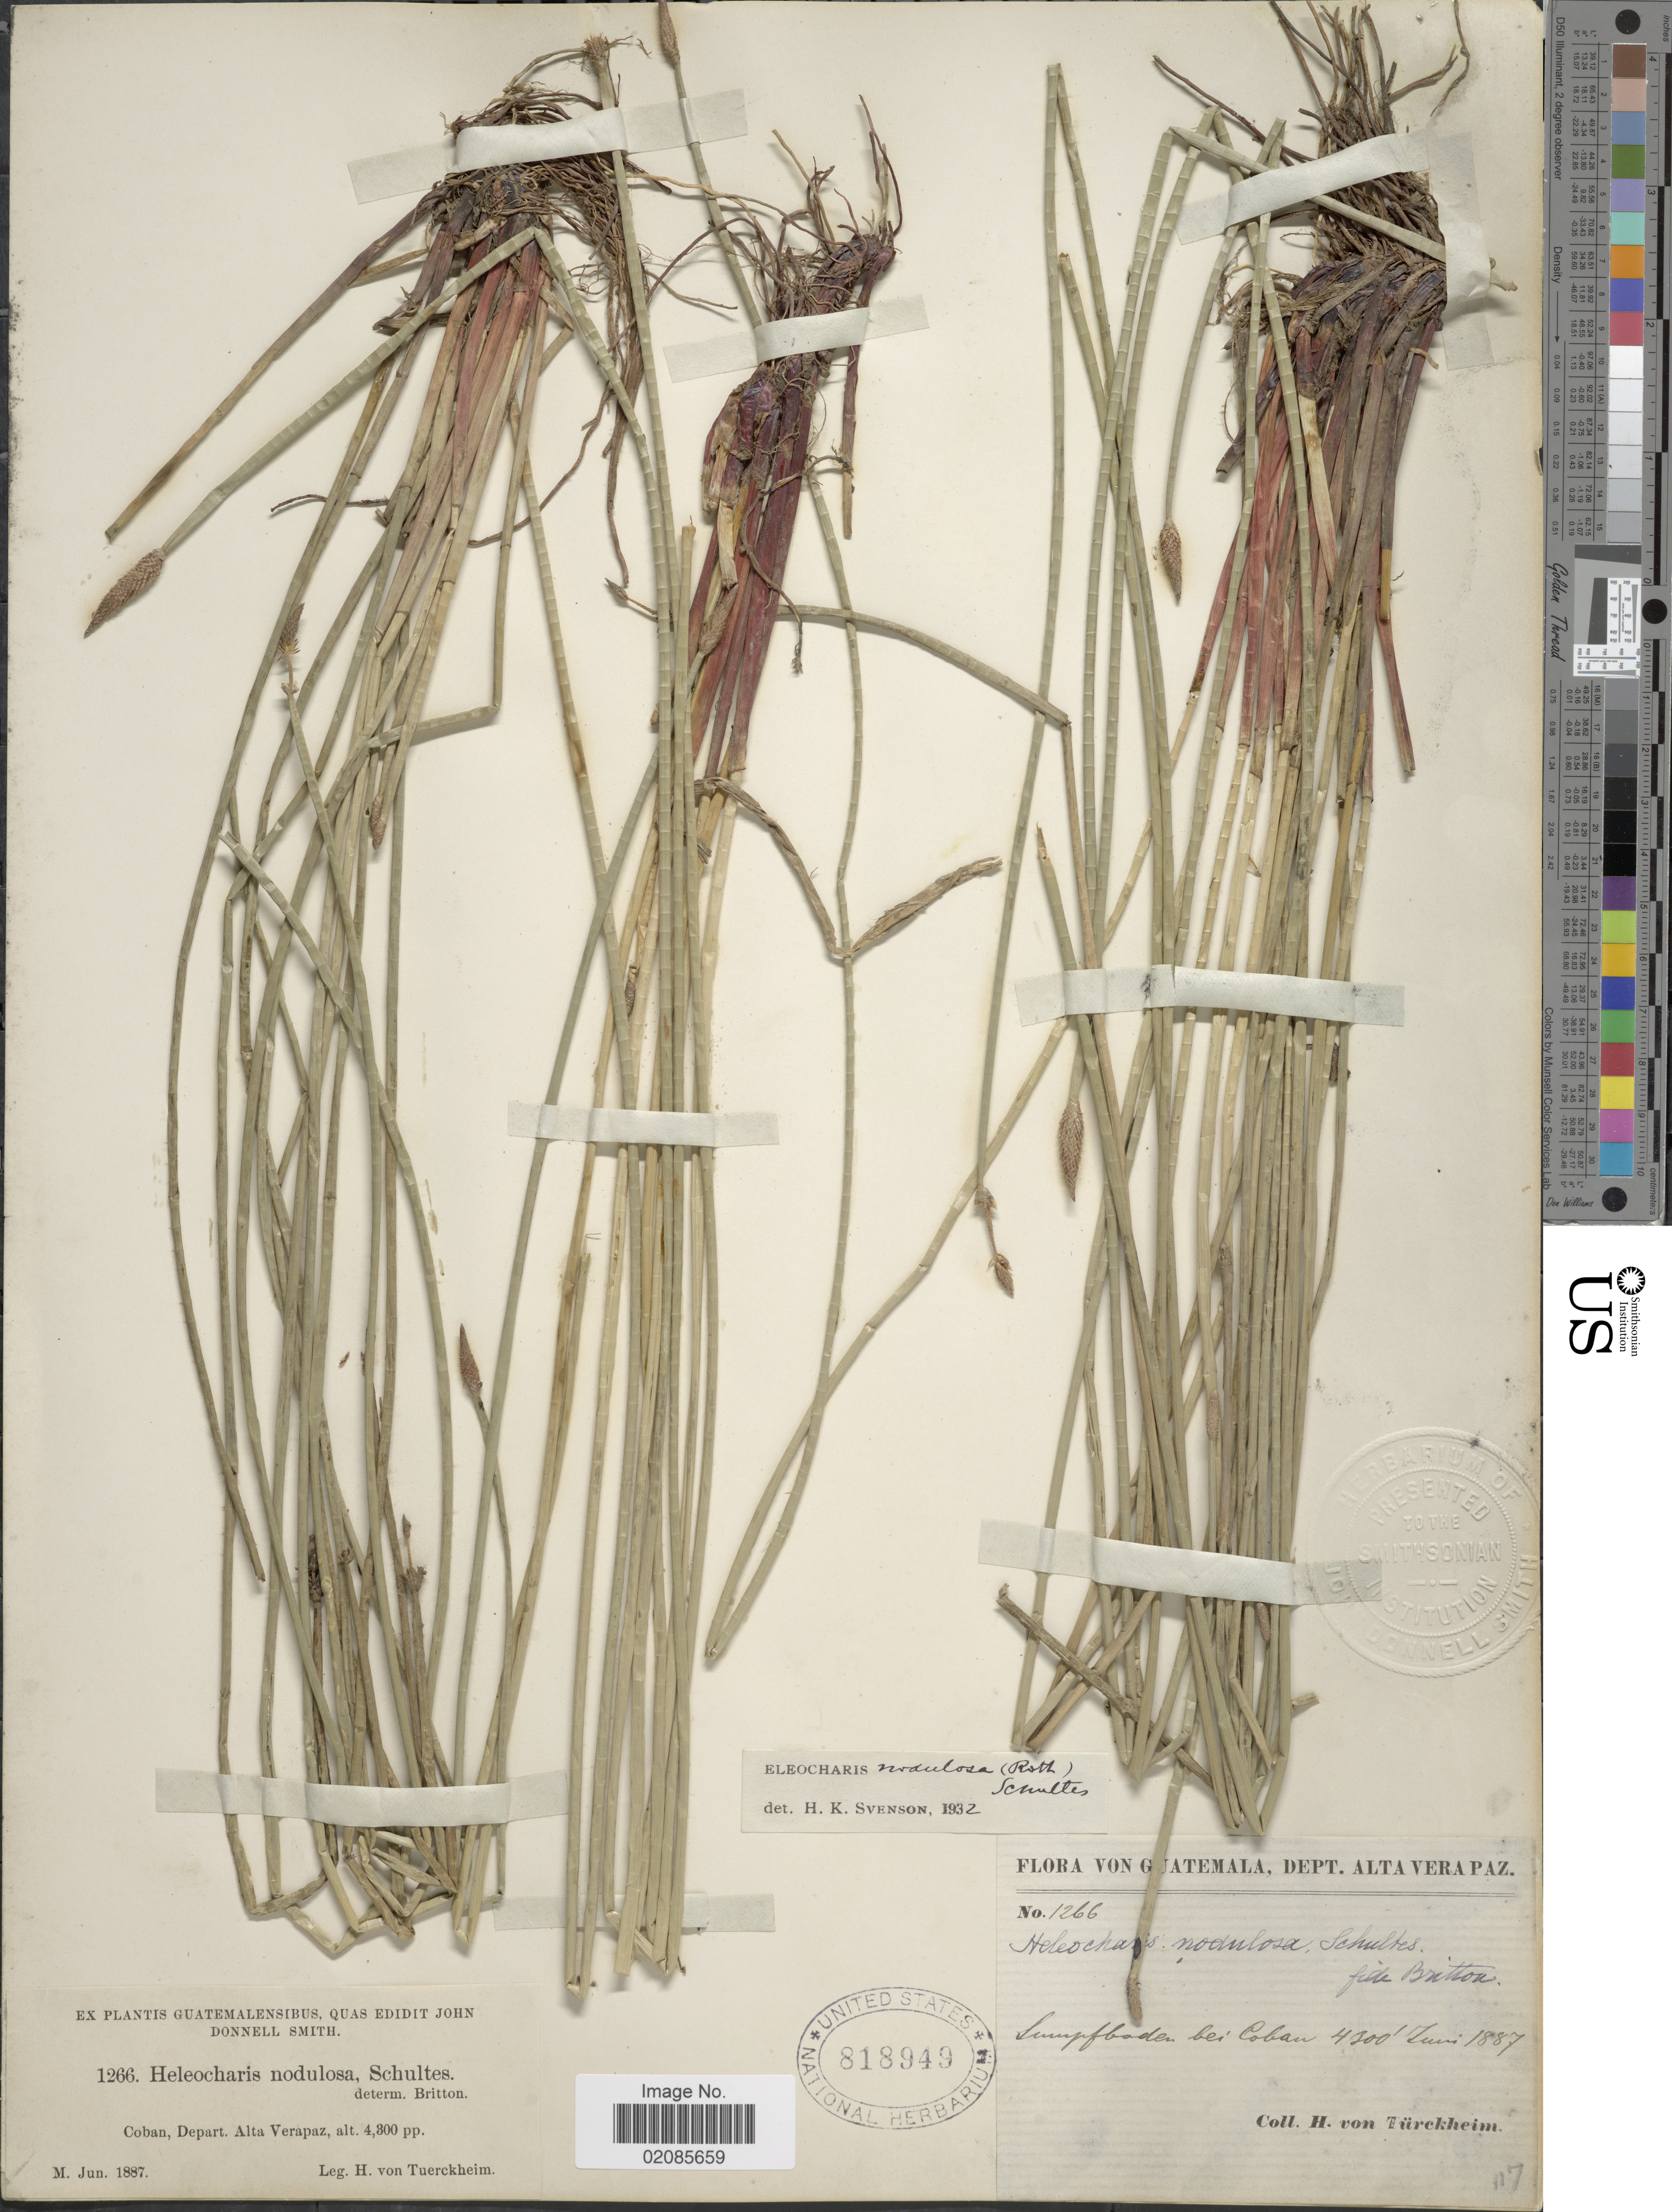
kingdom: Plantae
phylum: Tracheophyta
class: Liliopsida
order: Poales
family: Cyperaceae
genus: Eleocharis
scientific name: Eleocharis montana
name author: (Kunth) Roem. & Schult.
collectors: H. von Türckheim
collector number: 1266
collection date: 1887-06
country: Guatemala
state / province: Alta Verapaz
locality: Sumpfboden bei Coban.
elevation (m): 1311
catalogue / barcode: US 818949